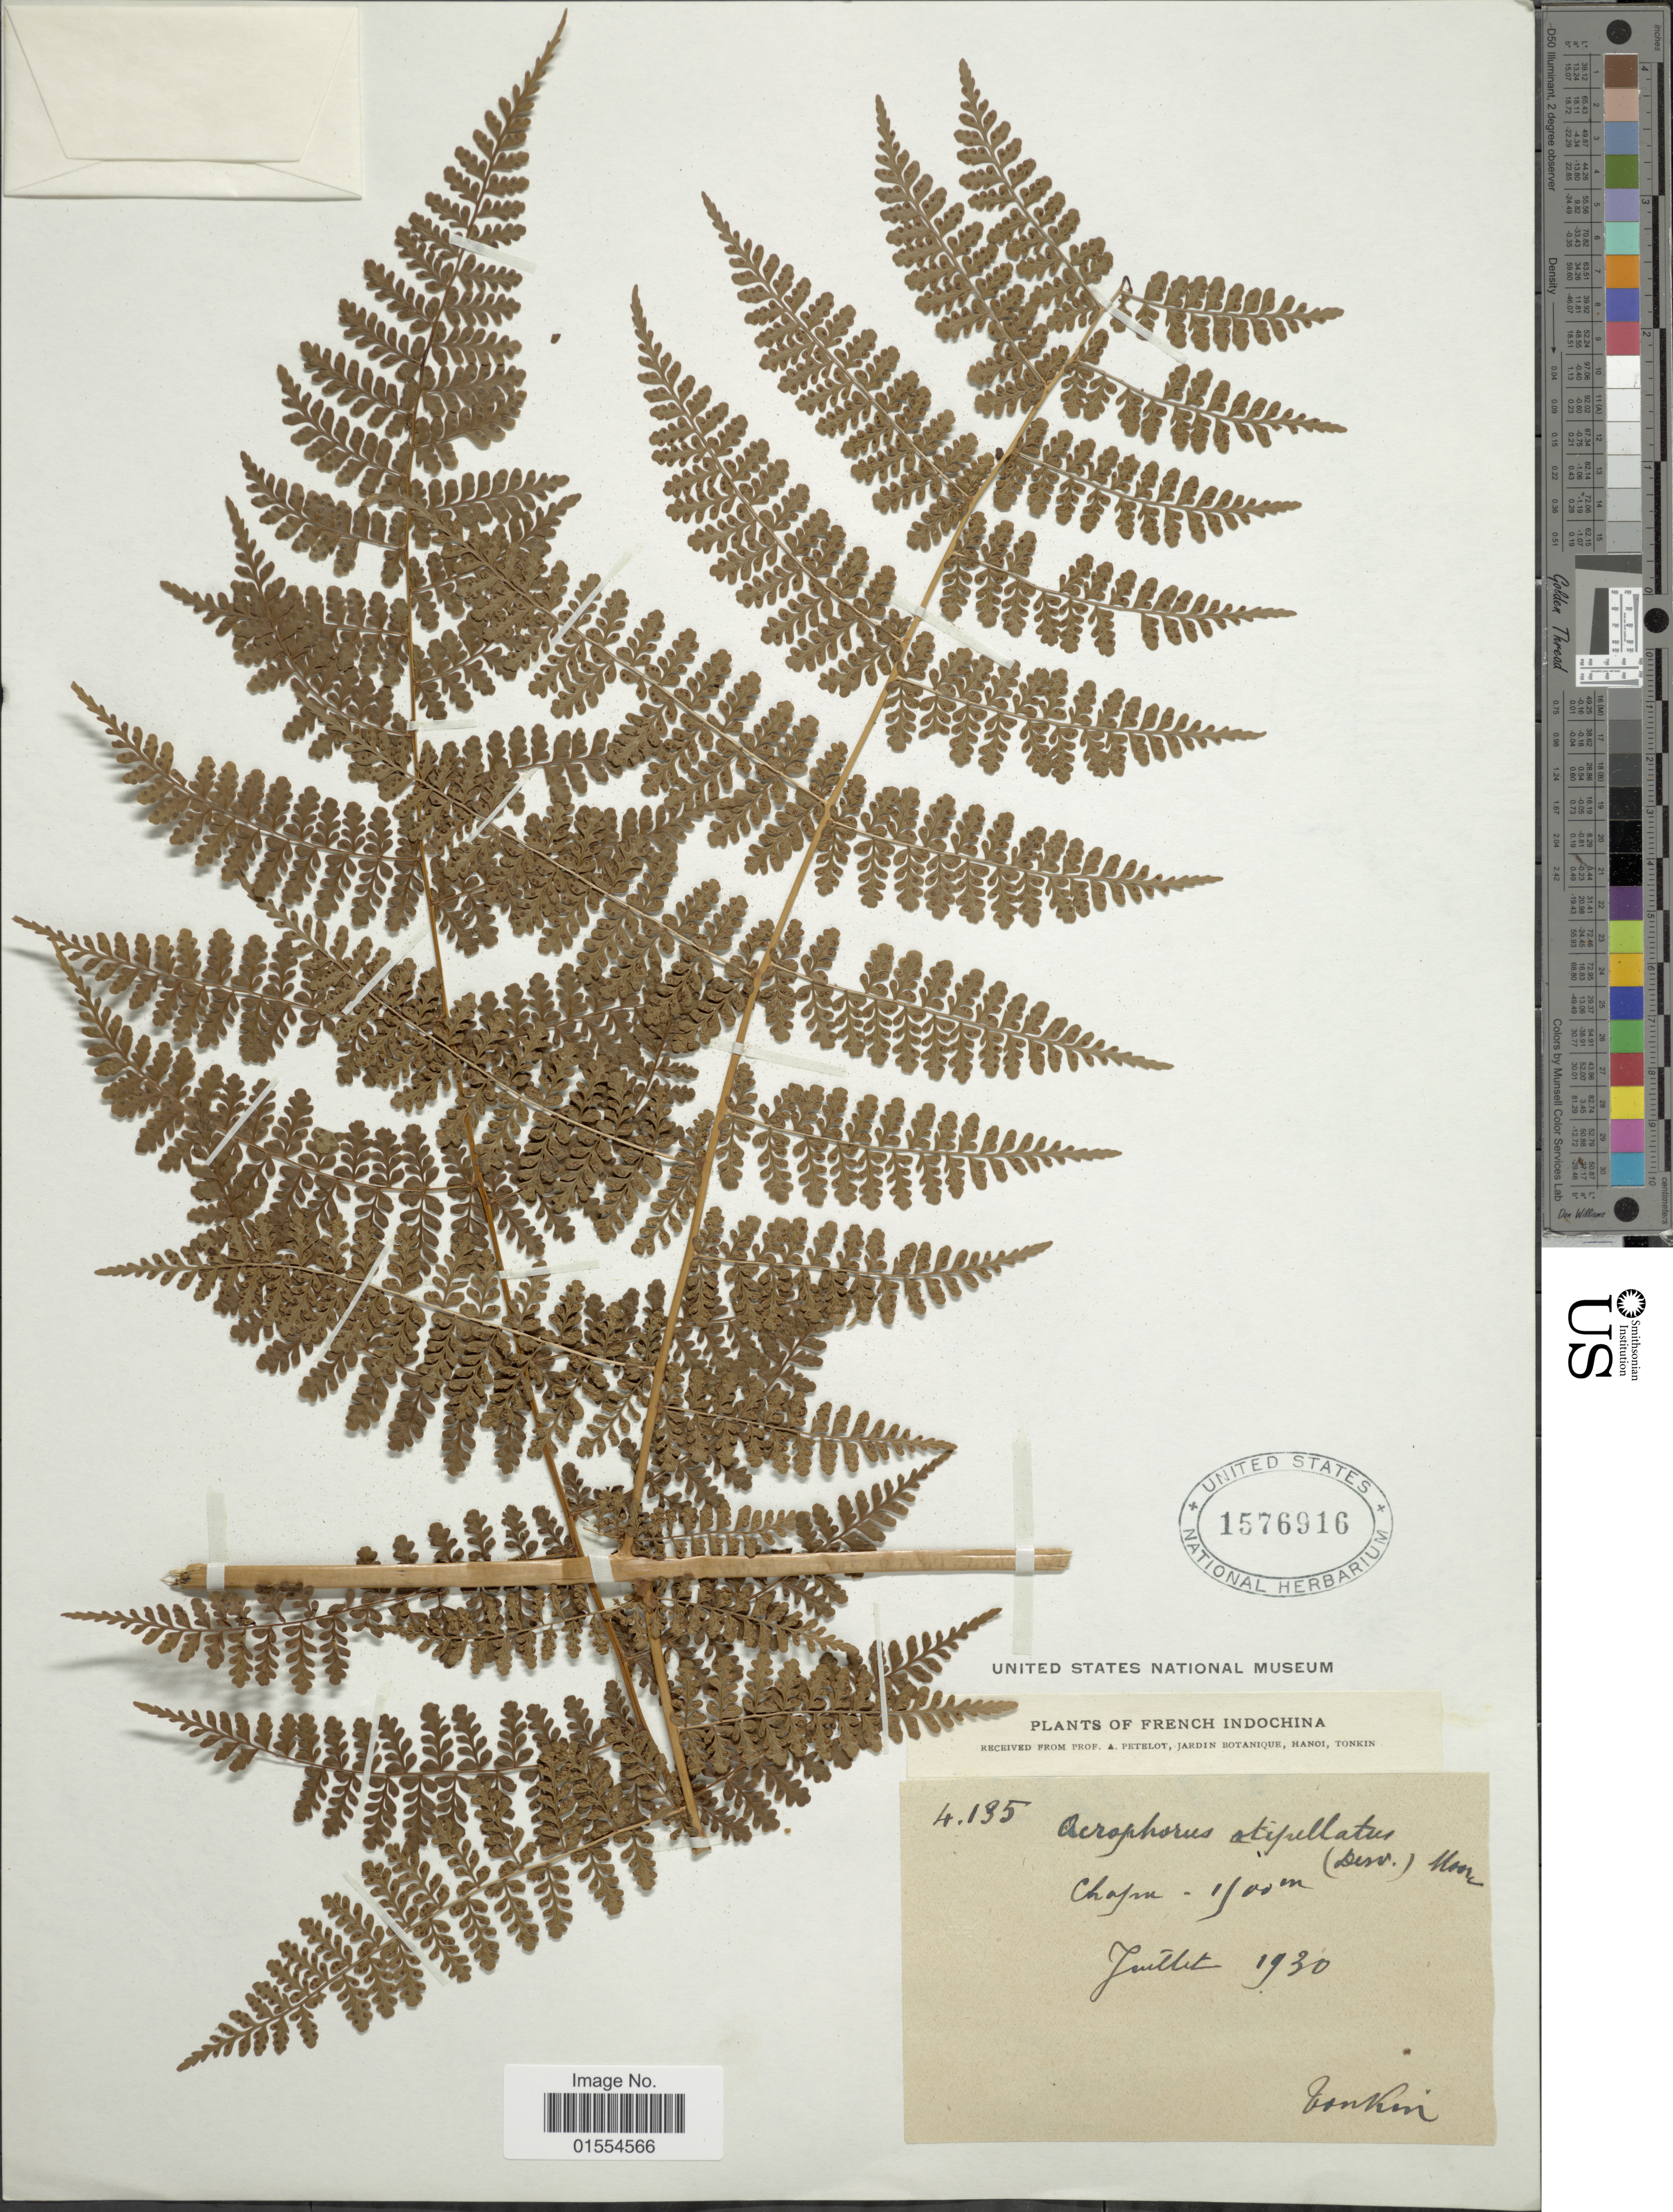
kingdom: Plantae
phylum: Tracheophyta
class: Polypodiopsida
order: Polypodiales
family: Dryopteridaceae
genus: Dryopteris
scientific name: Dryopteris nodosa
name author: (C. Presl) Li Bing Zhang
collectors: A. Petelot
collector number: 4135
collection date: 1930-07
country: Vietnam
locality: French Indochina, Tonkin. Chapa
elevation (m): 1100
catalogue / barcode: US 1576916